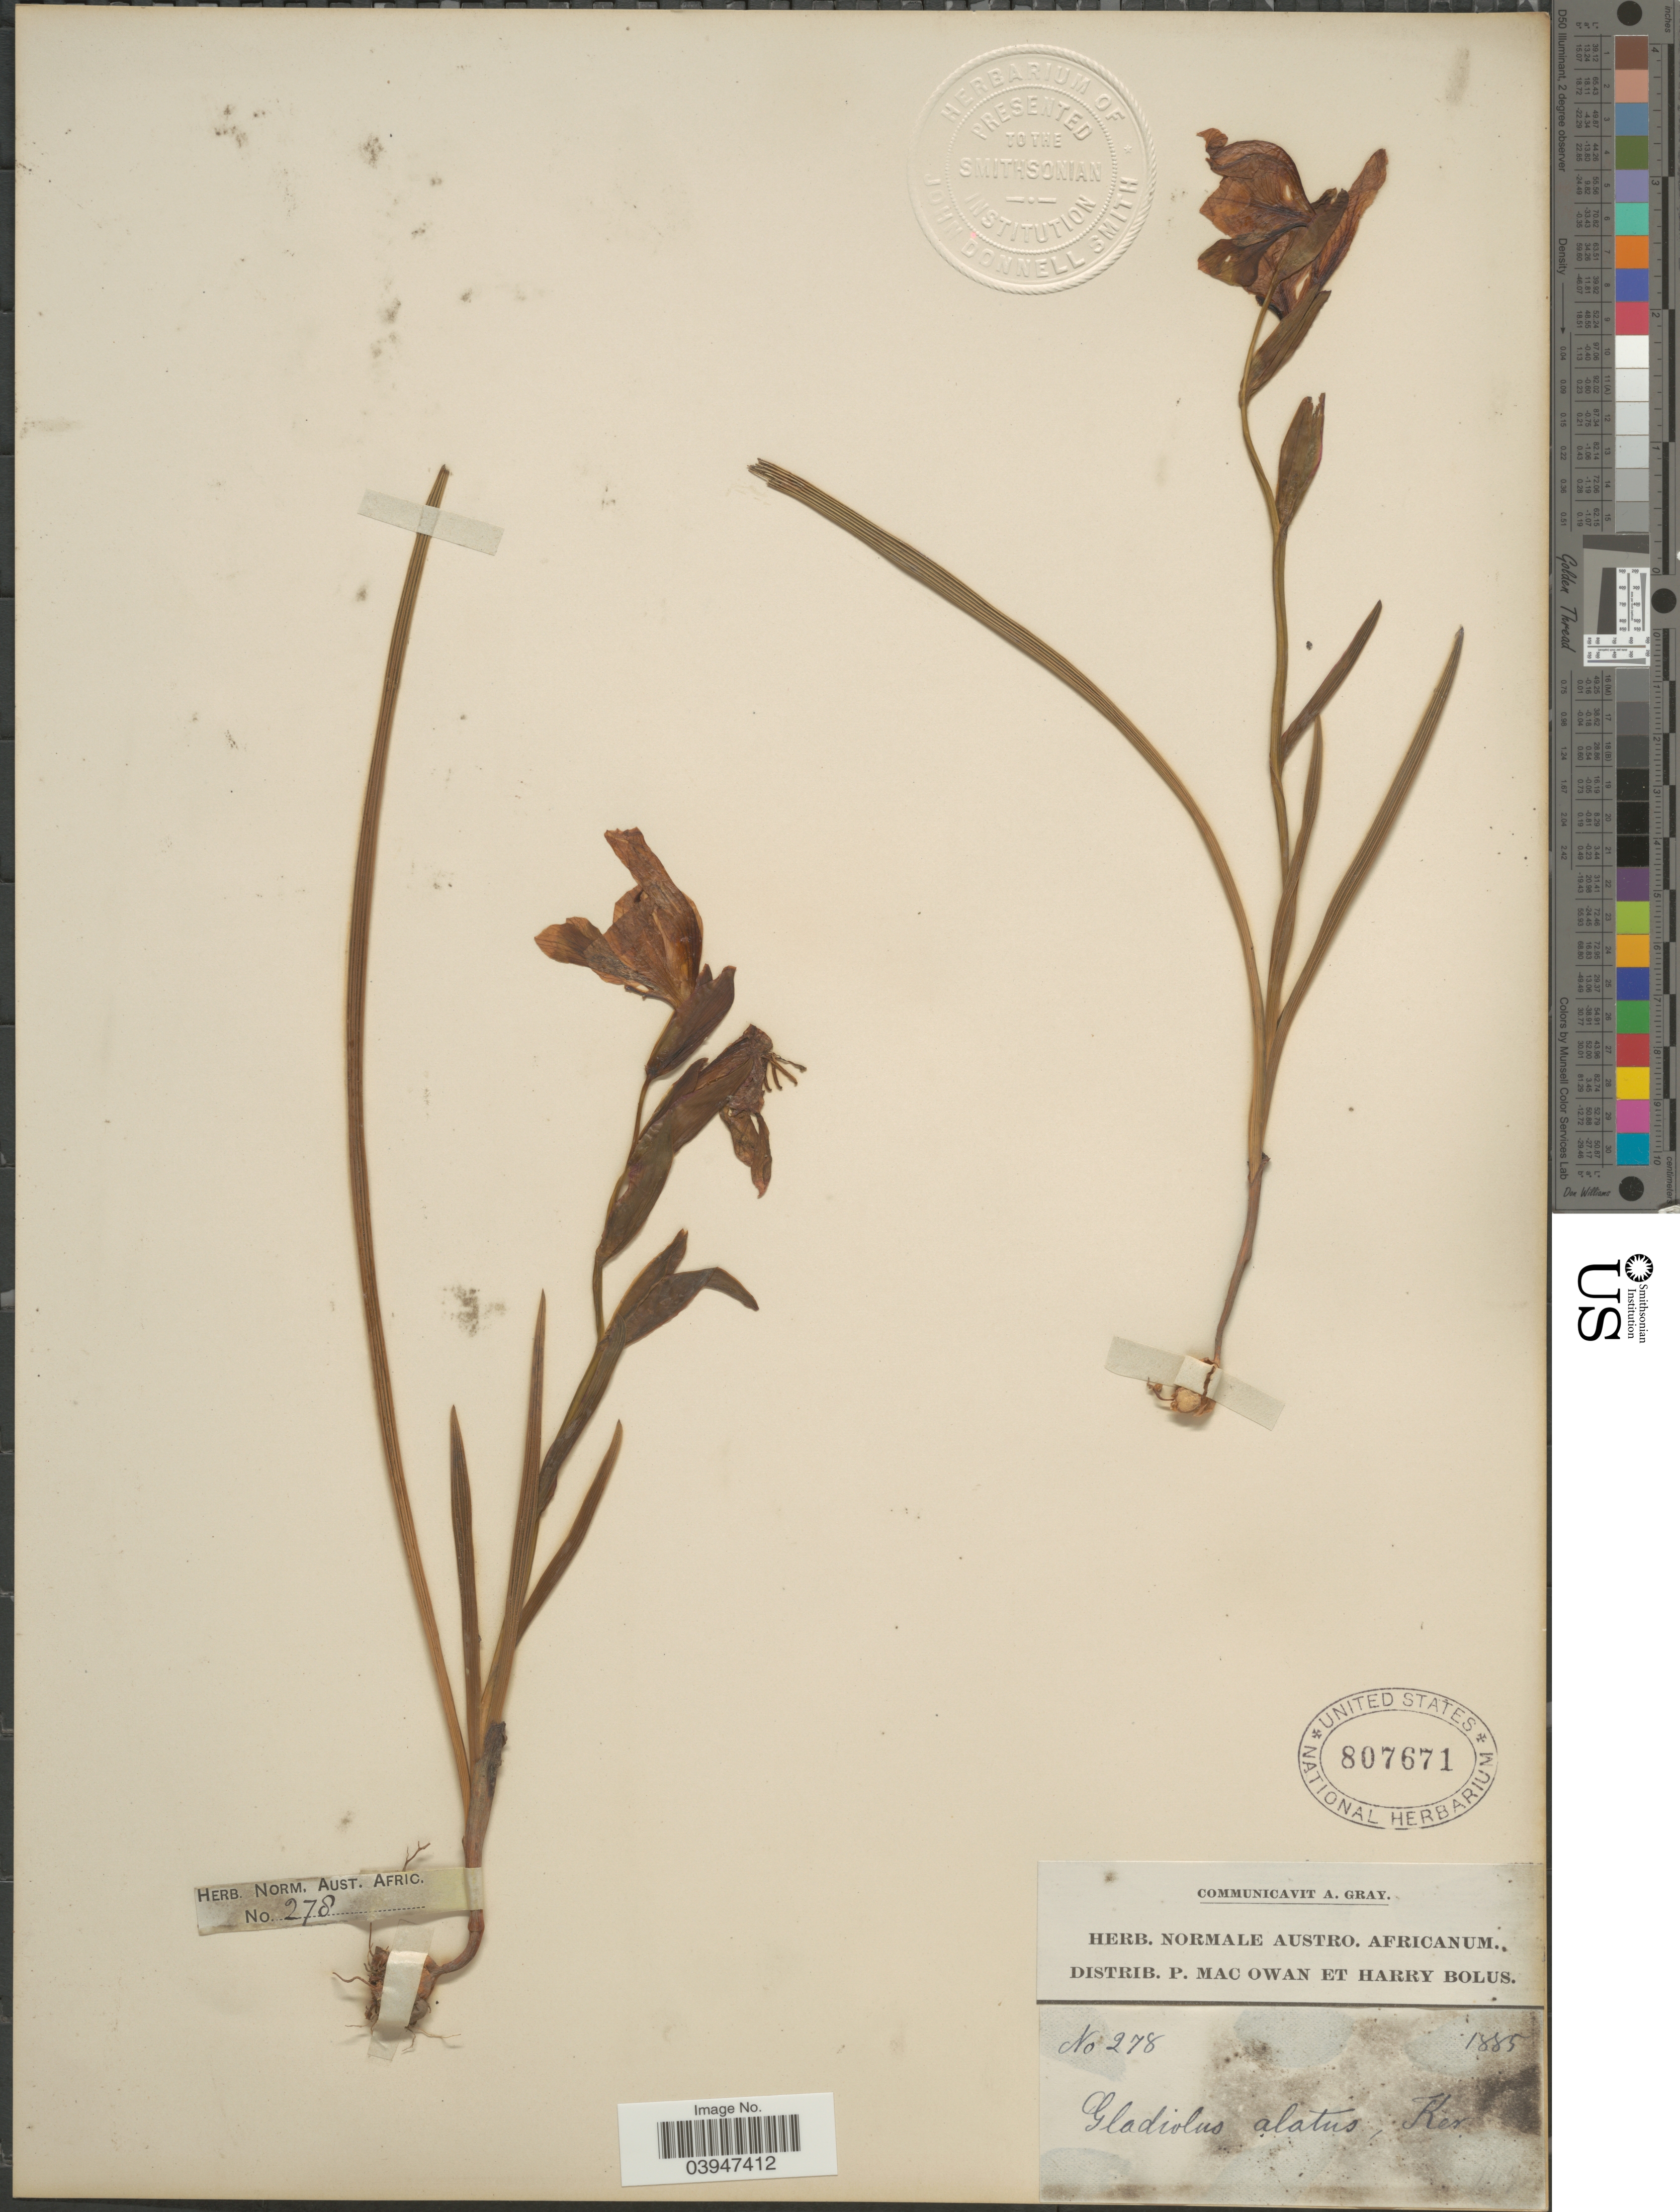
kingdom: Plantae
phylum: Tracheophyta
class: Liliopsida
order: Asparagales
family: Iridaceae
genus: Gladiolus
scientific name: Gladiolus alatus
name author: L.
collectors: P. MacOwan & H. Bolus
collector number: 278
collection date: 1885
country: South Africa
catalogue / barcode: US 807671